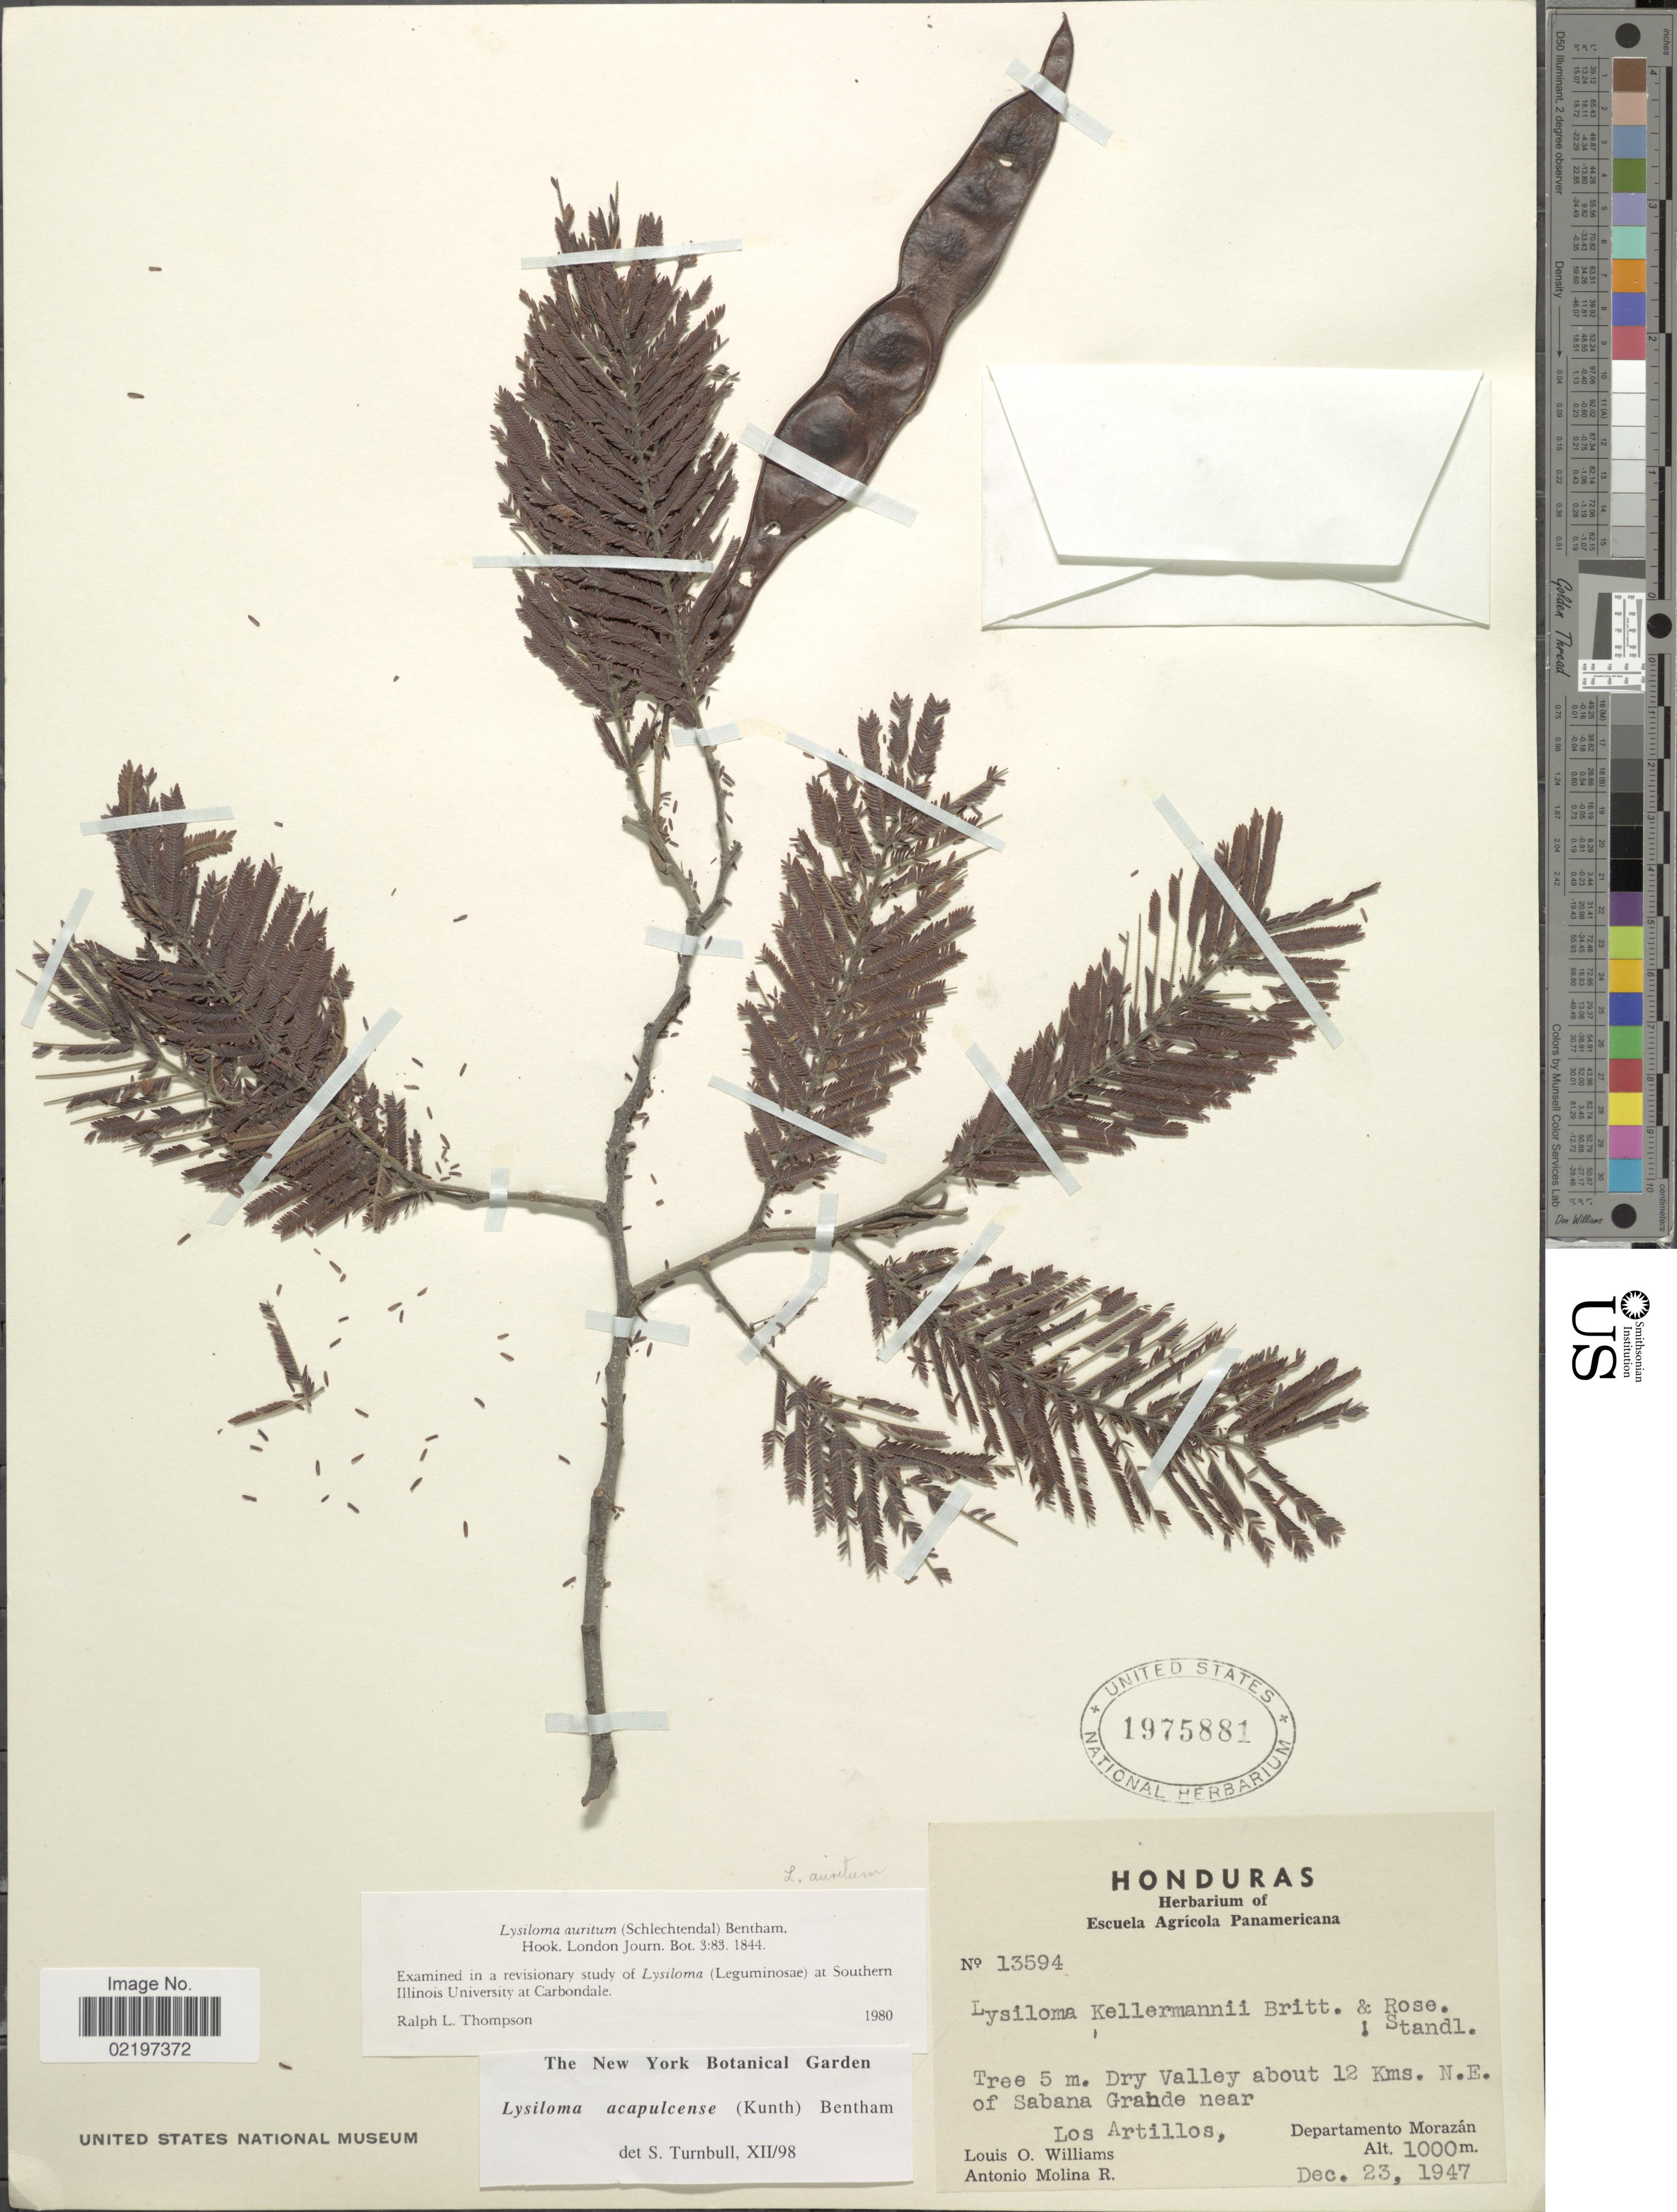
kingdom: Plantae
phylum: Tracheophyta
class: Magnoliopsida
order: Fabales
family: Fabaceae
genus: Lysiloma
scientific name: Lysiloma acapulcense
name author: (Kunth) Benth.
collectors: L. O. Williams & A. Molina R.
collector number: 13594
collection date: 1947-12-23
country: Honduras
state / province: Fco. Morazán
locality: Dry Valley about 12 Kms. N.E. of Sabana Grande near Los Artillos, Departamento Morazan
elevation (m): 1000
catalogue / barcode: US 1975881